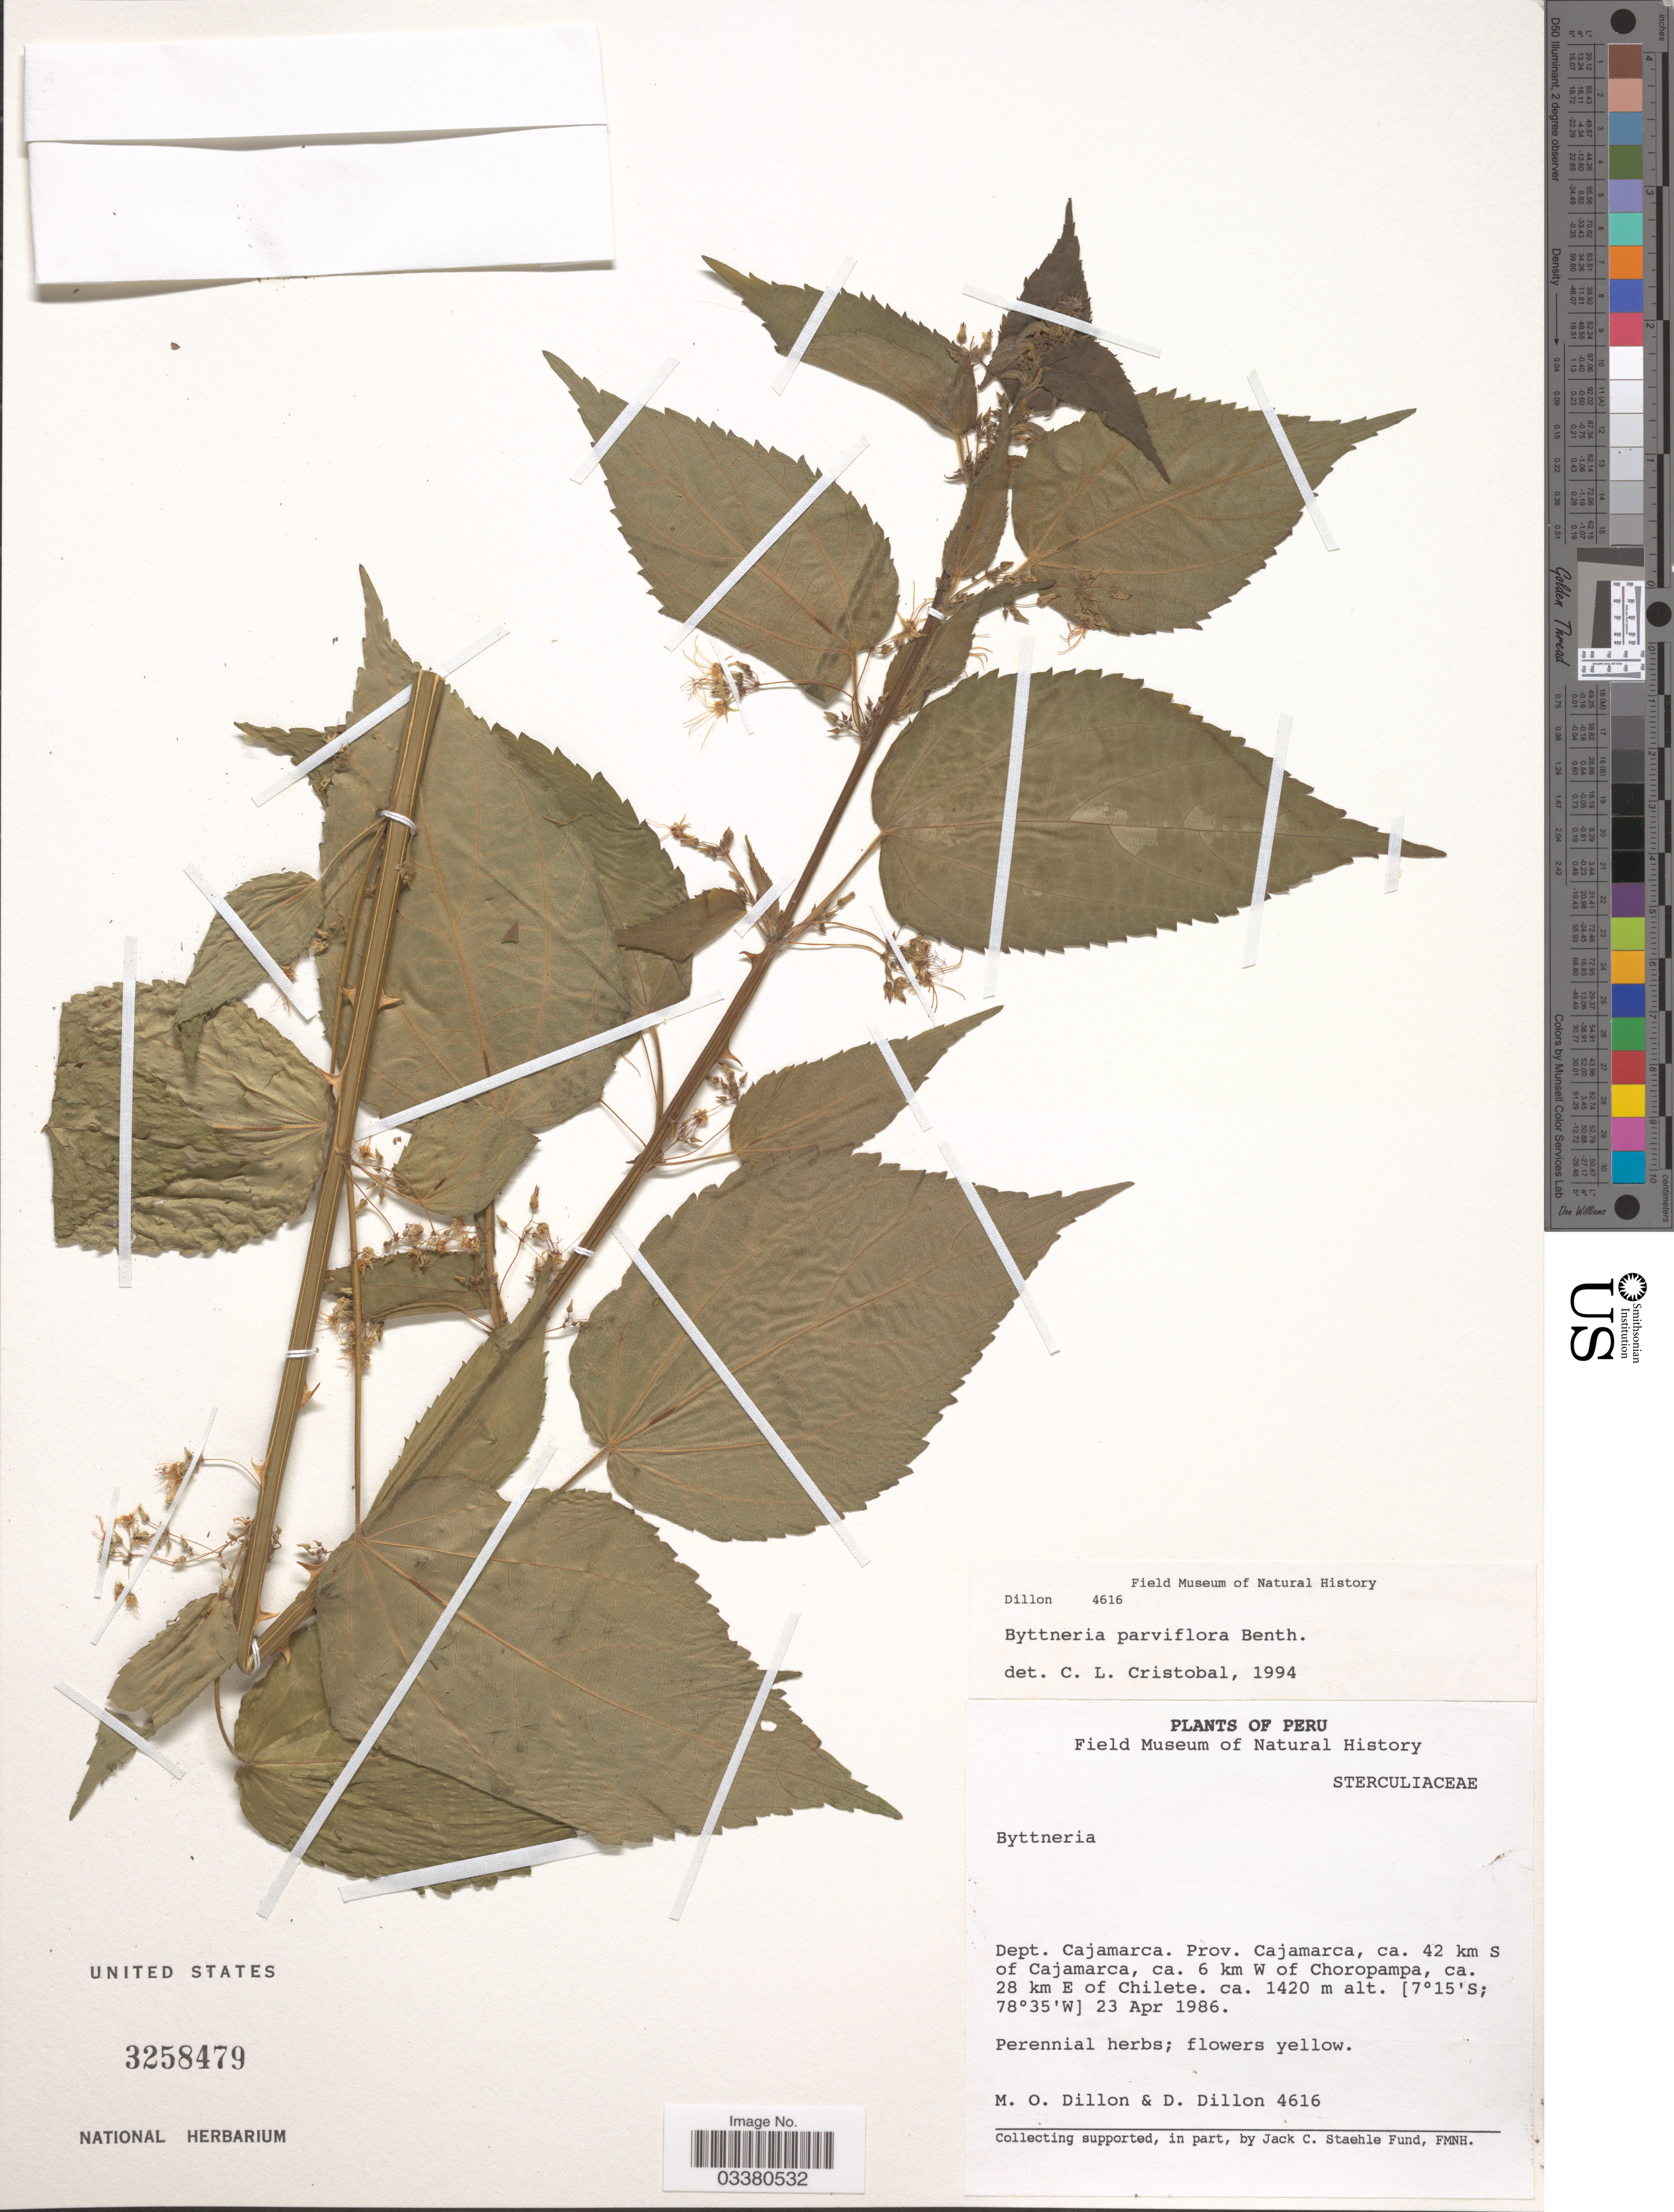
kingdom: Plantae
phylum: Tracheophyta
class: Magnoliopsida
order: Malvales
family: Malvaceae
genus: Byttneria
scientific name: Byttneria parviflora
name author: Benth.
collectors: M. O. Dillon & D. Dillon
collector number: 4616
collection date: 1986-04-23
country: Peru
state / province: Cajamarca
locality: Dept. Cajamarca. Ca. 42 km S of Cajamarca, ca. 6 km W of Choropampa, ca. 28 km E of Chilete.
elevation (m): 1420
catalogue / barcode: US 3258479